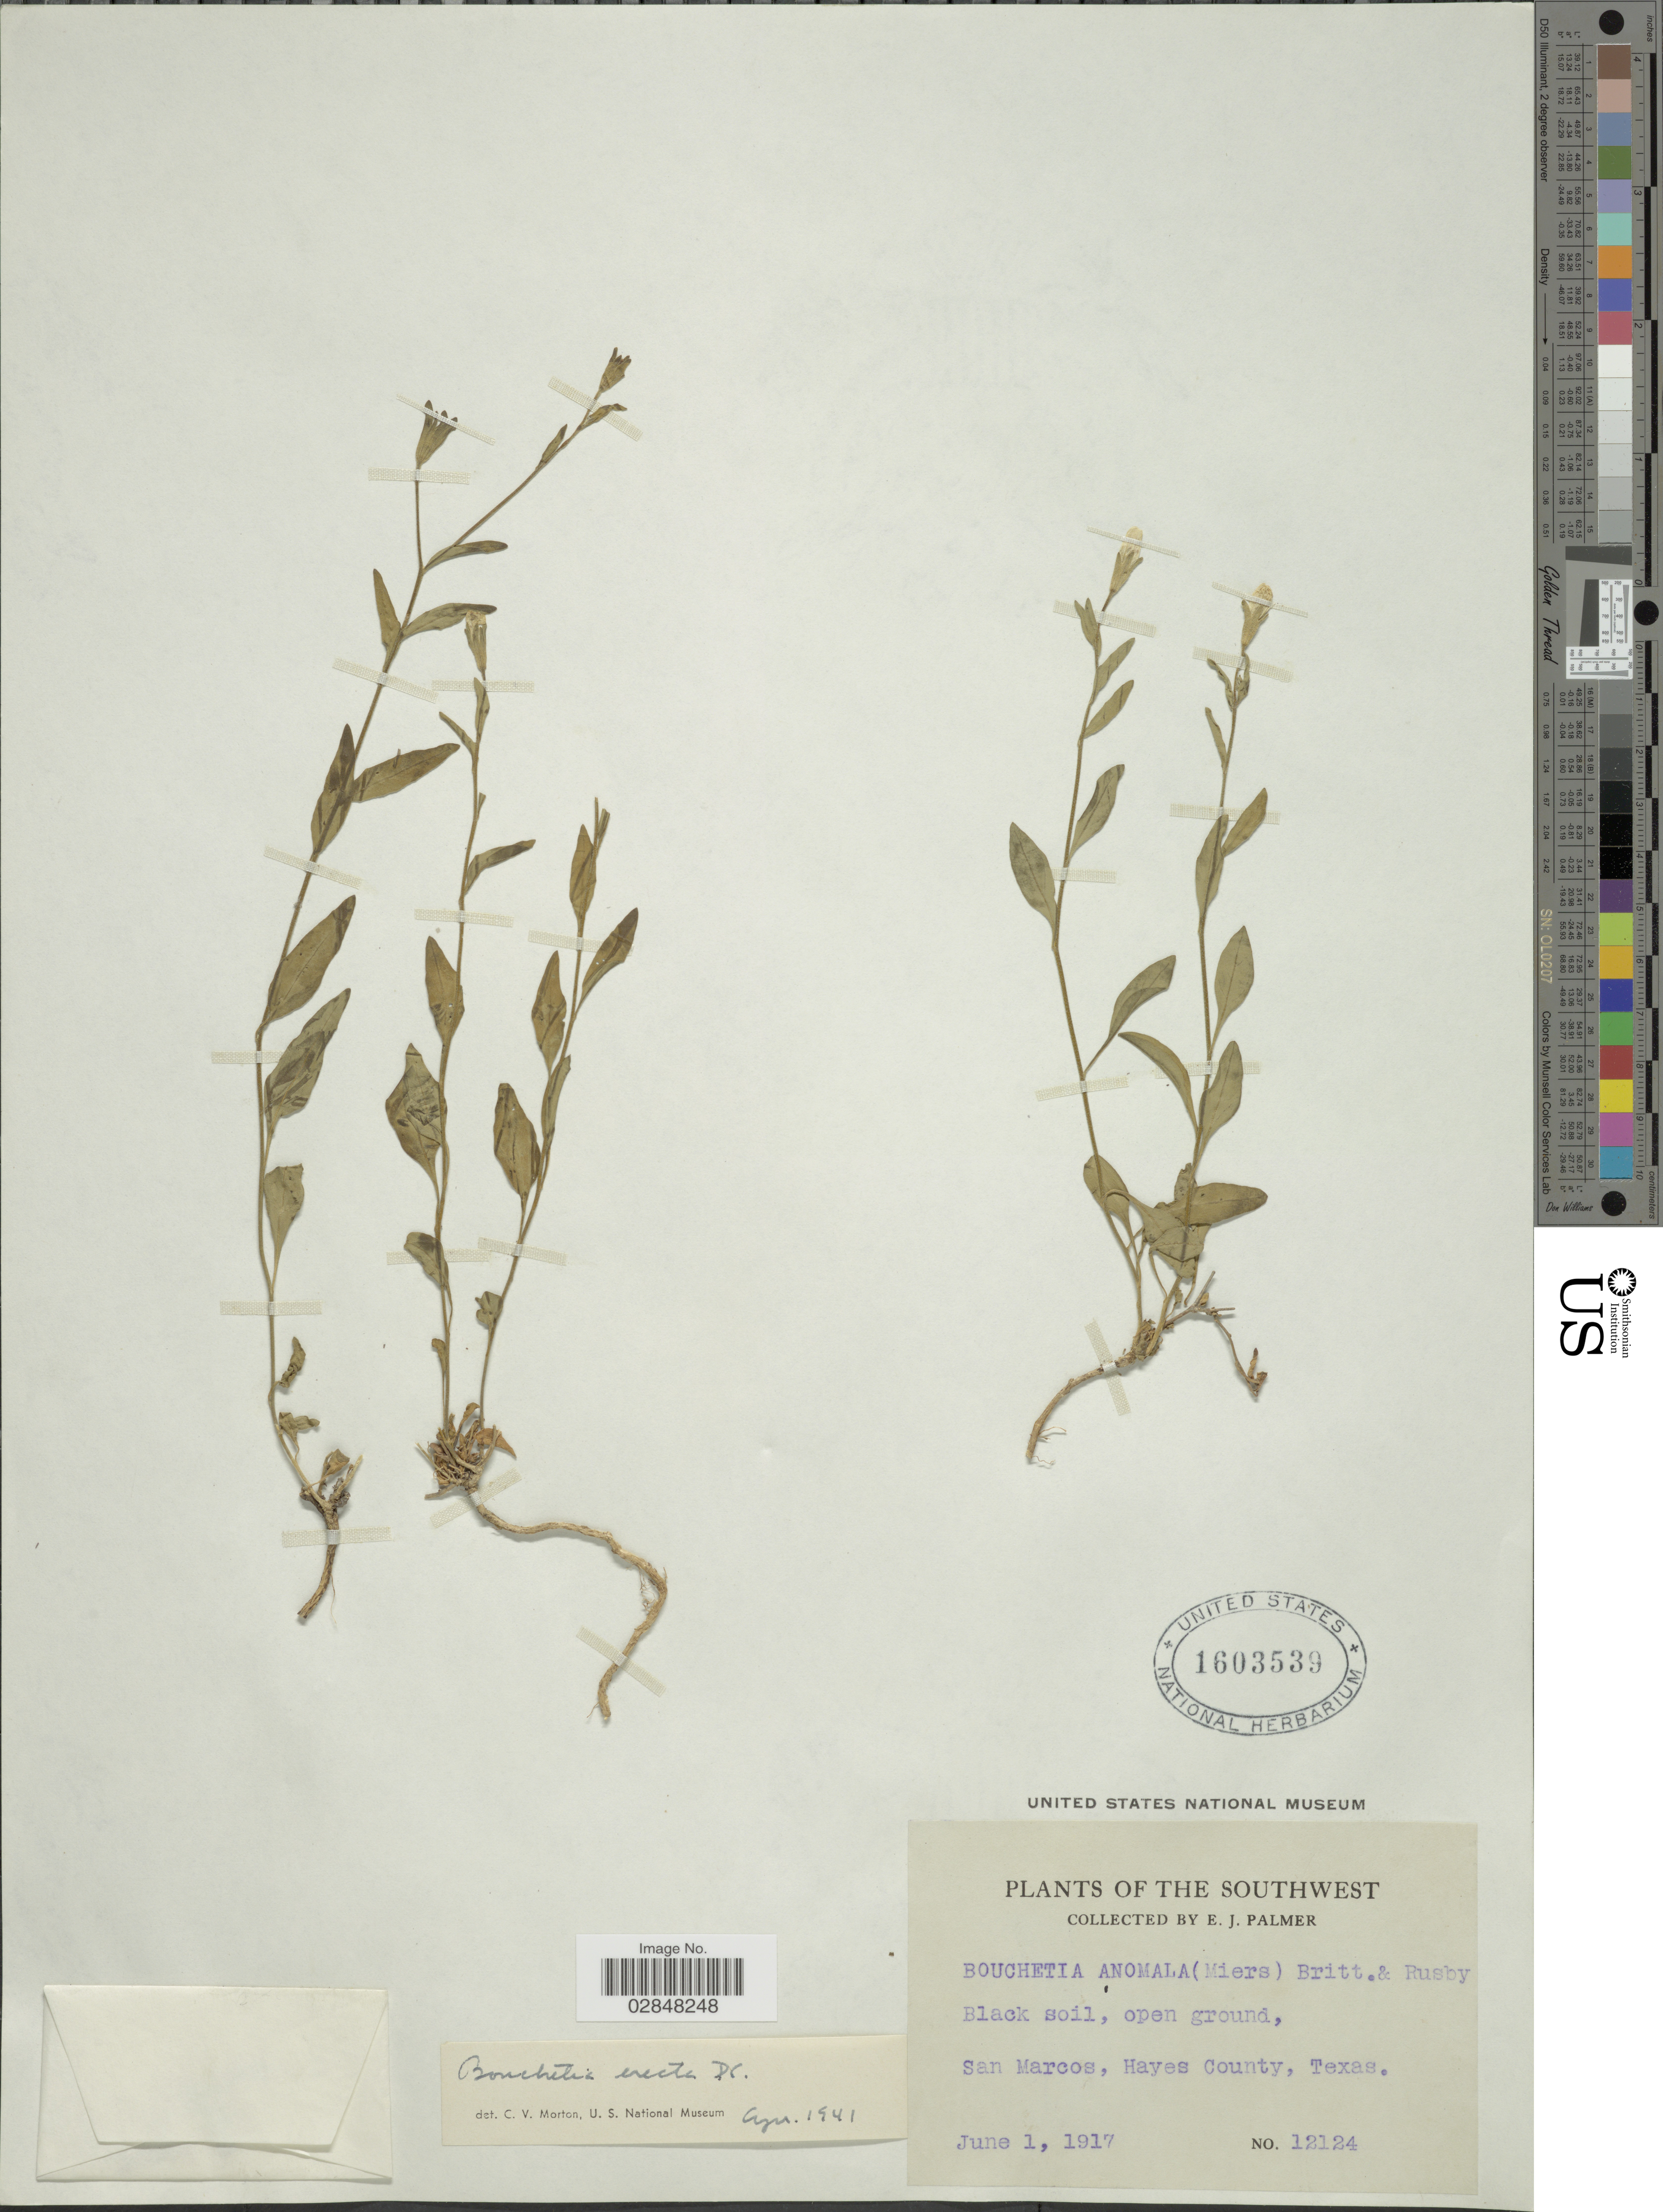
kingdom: Plantae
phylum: Tracheophyta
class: Magnoliopsida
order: Solanales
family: Solanaceae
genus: Bouchetia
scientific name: Bouchetia erecta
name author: DC.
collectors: E. J. Palmer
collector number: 12124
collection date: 1917-06-01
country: United States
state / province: Texas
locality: The Southwest. San Marcos, Hayes County.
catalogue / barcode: US 1603539